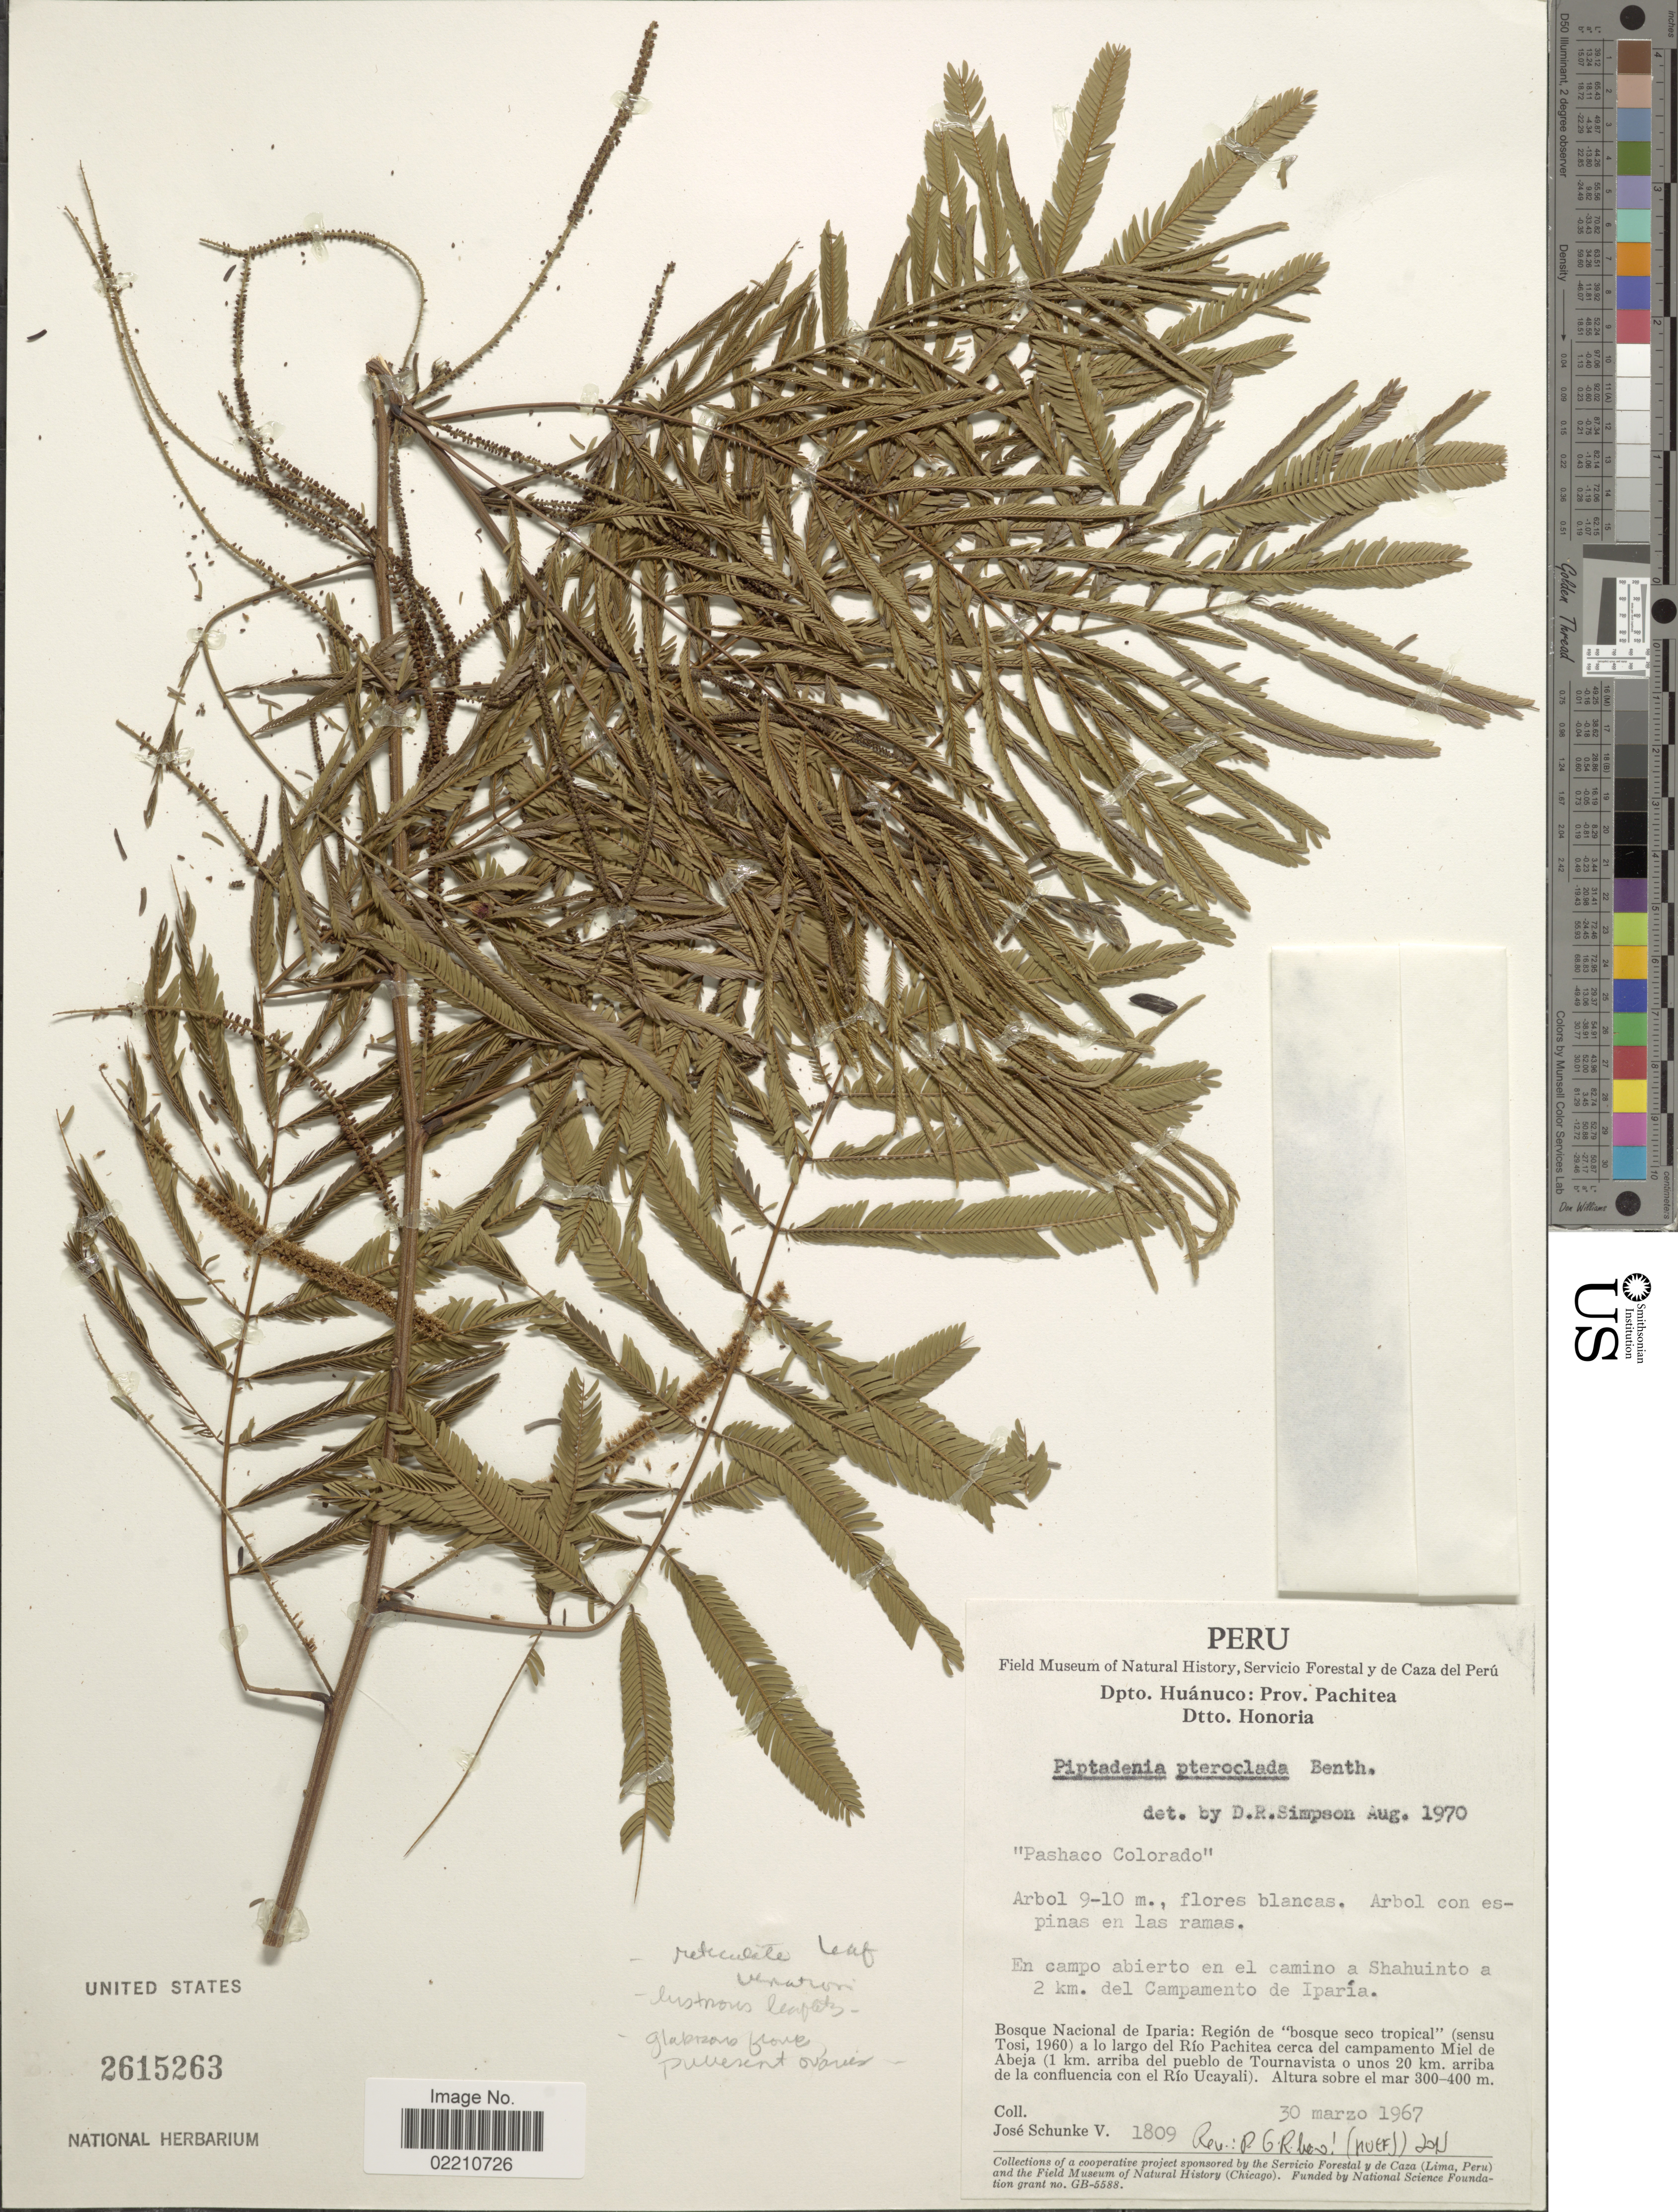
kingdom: Plantae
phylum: Tracheophyta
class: Magnoliopsida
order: Fabales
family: Fabaceae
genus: Piptadenia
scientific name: Piptadenia pteroclada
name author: Benth.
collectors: J. Schunke Vigo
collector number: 1809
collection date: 1967-03-30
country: Peru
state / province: Huánuco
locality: Prov. Pachitea, Dtto. Honoria, en campo abierto en el camino a Shahuinto a 2 km. del Campamento de Iparía, Bosque Nacional de Iparia: Regíon de "bosque seco tropical" (sensu Tosi, 1960) ao largo del Río Pachitea cerca del campamento Mel de Abeja (1 km. arriba del puebla de Tournavista o unos 20 km. arriba de la confluencia con el Río Ucayali)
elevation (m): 300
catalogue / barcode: US 2615263